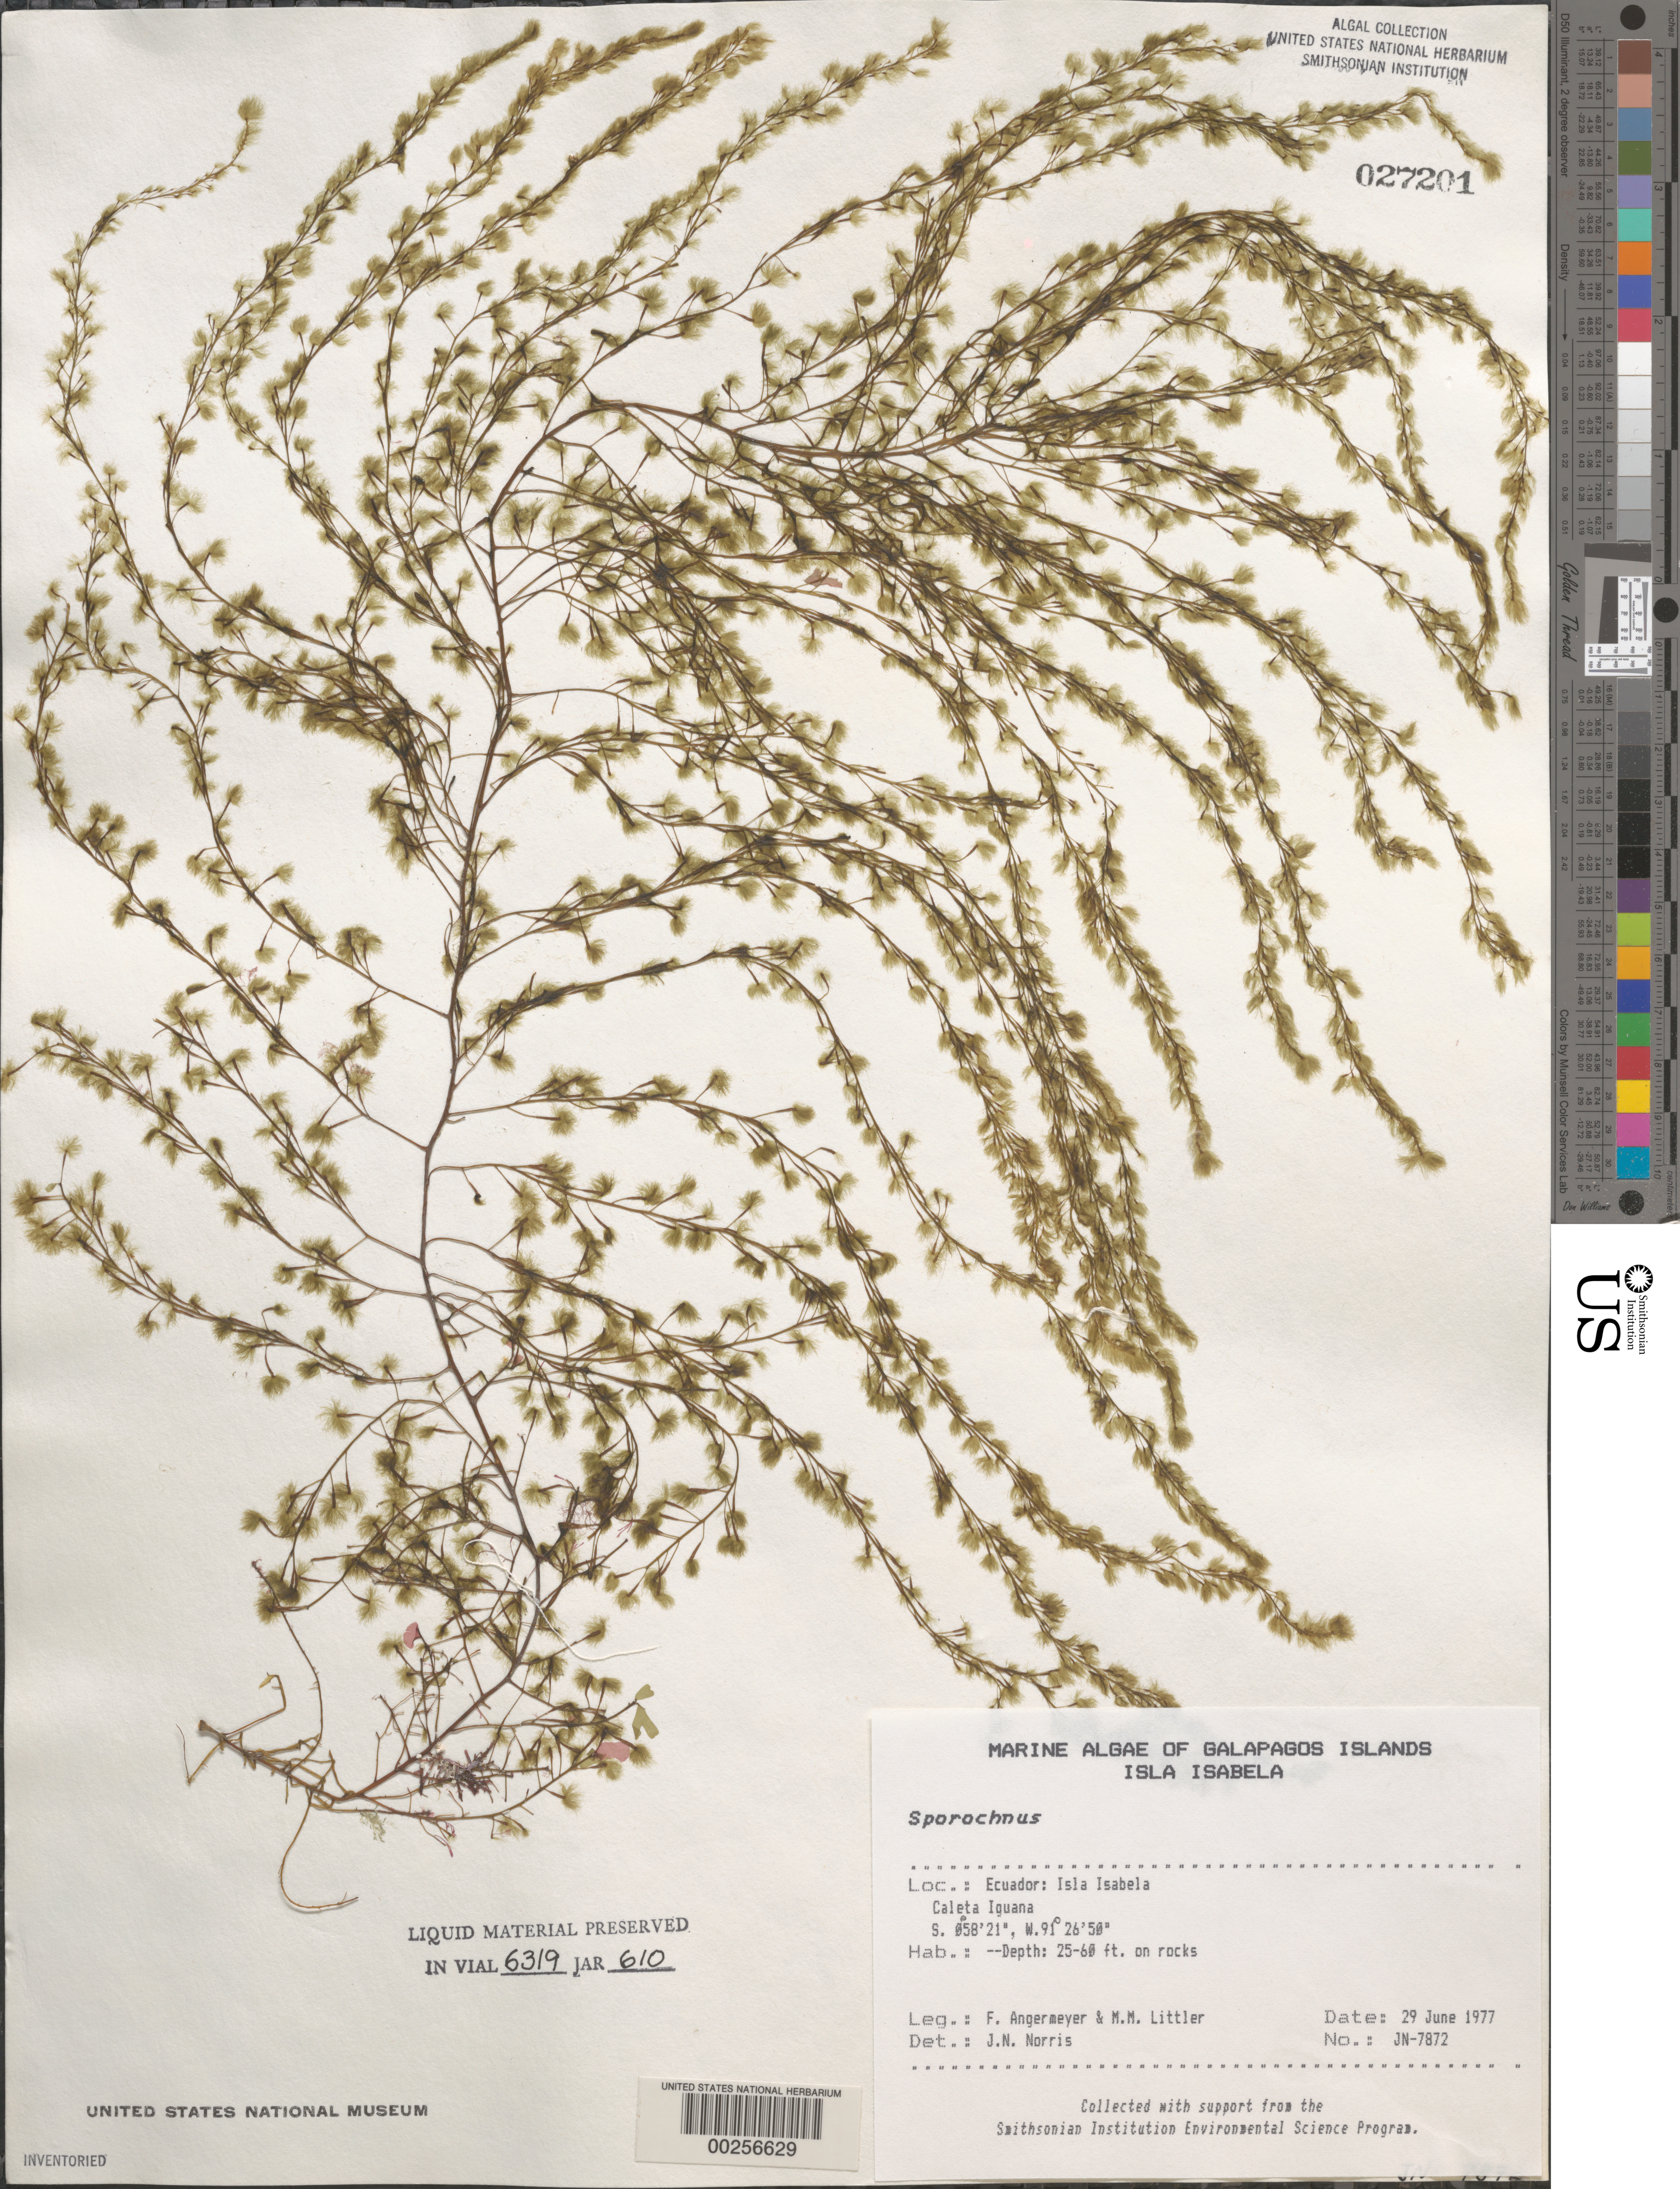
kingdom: Chromista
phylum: Ochrophyta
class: Phaeophyceae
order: Sporochnales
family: Sporochnaceae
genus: Sporochnus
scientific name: Sporochnus sp.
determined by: Norris, James N.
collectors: F. Angermeyer & M. M. Littler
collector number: JN-7872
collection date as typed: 29 Jun 1977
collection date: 1977-06-29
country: Ecuador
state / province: Colón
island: Isabela [Albemarle]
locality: Caleta Iguana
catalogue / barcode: US 27201